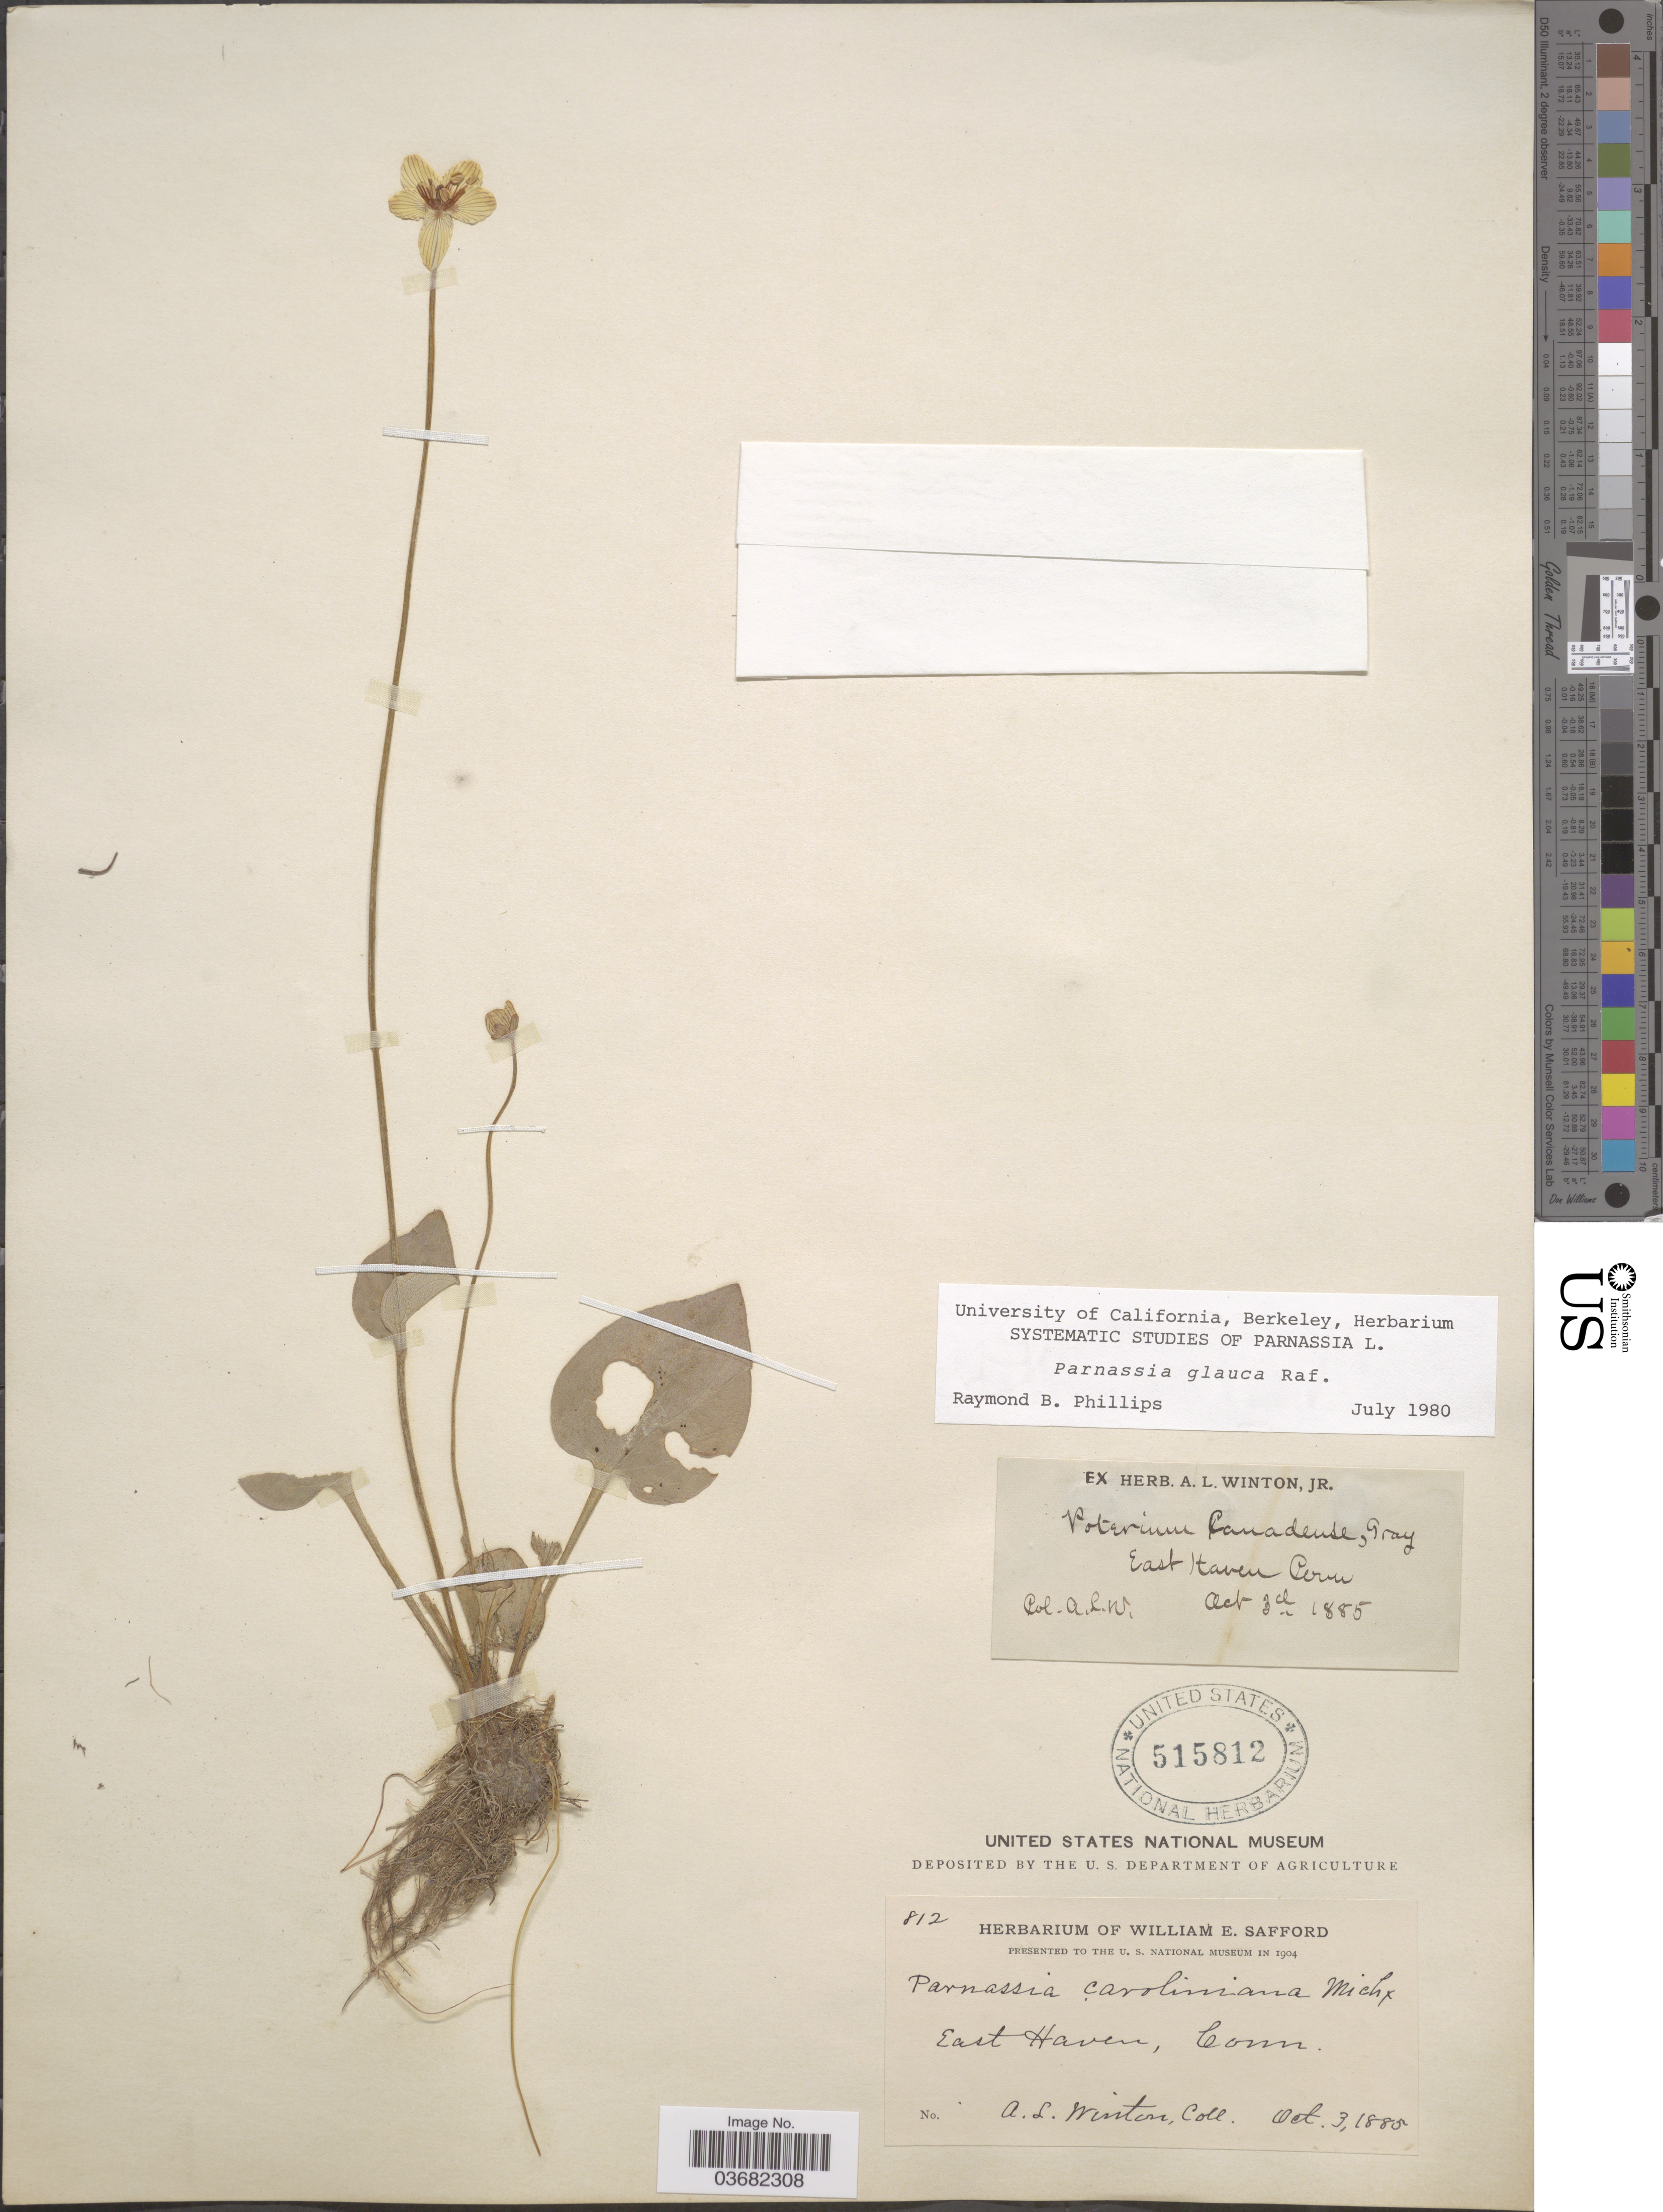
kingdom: Plantae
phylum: Tracheophyta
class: Magnoliopsida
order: Celastrales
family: Parnassiaceae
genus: Parnassia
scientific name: Parnassia glauca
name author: Raf.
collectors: A. Winton Jr.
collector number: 812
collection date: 1885-10-03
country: United States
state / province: Connecticut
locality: East Haven.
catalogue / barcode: US 515812